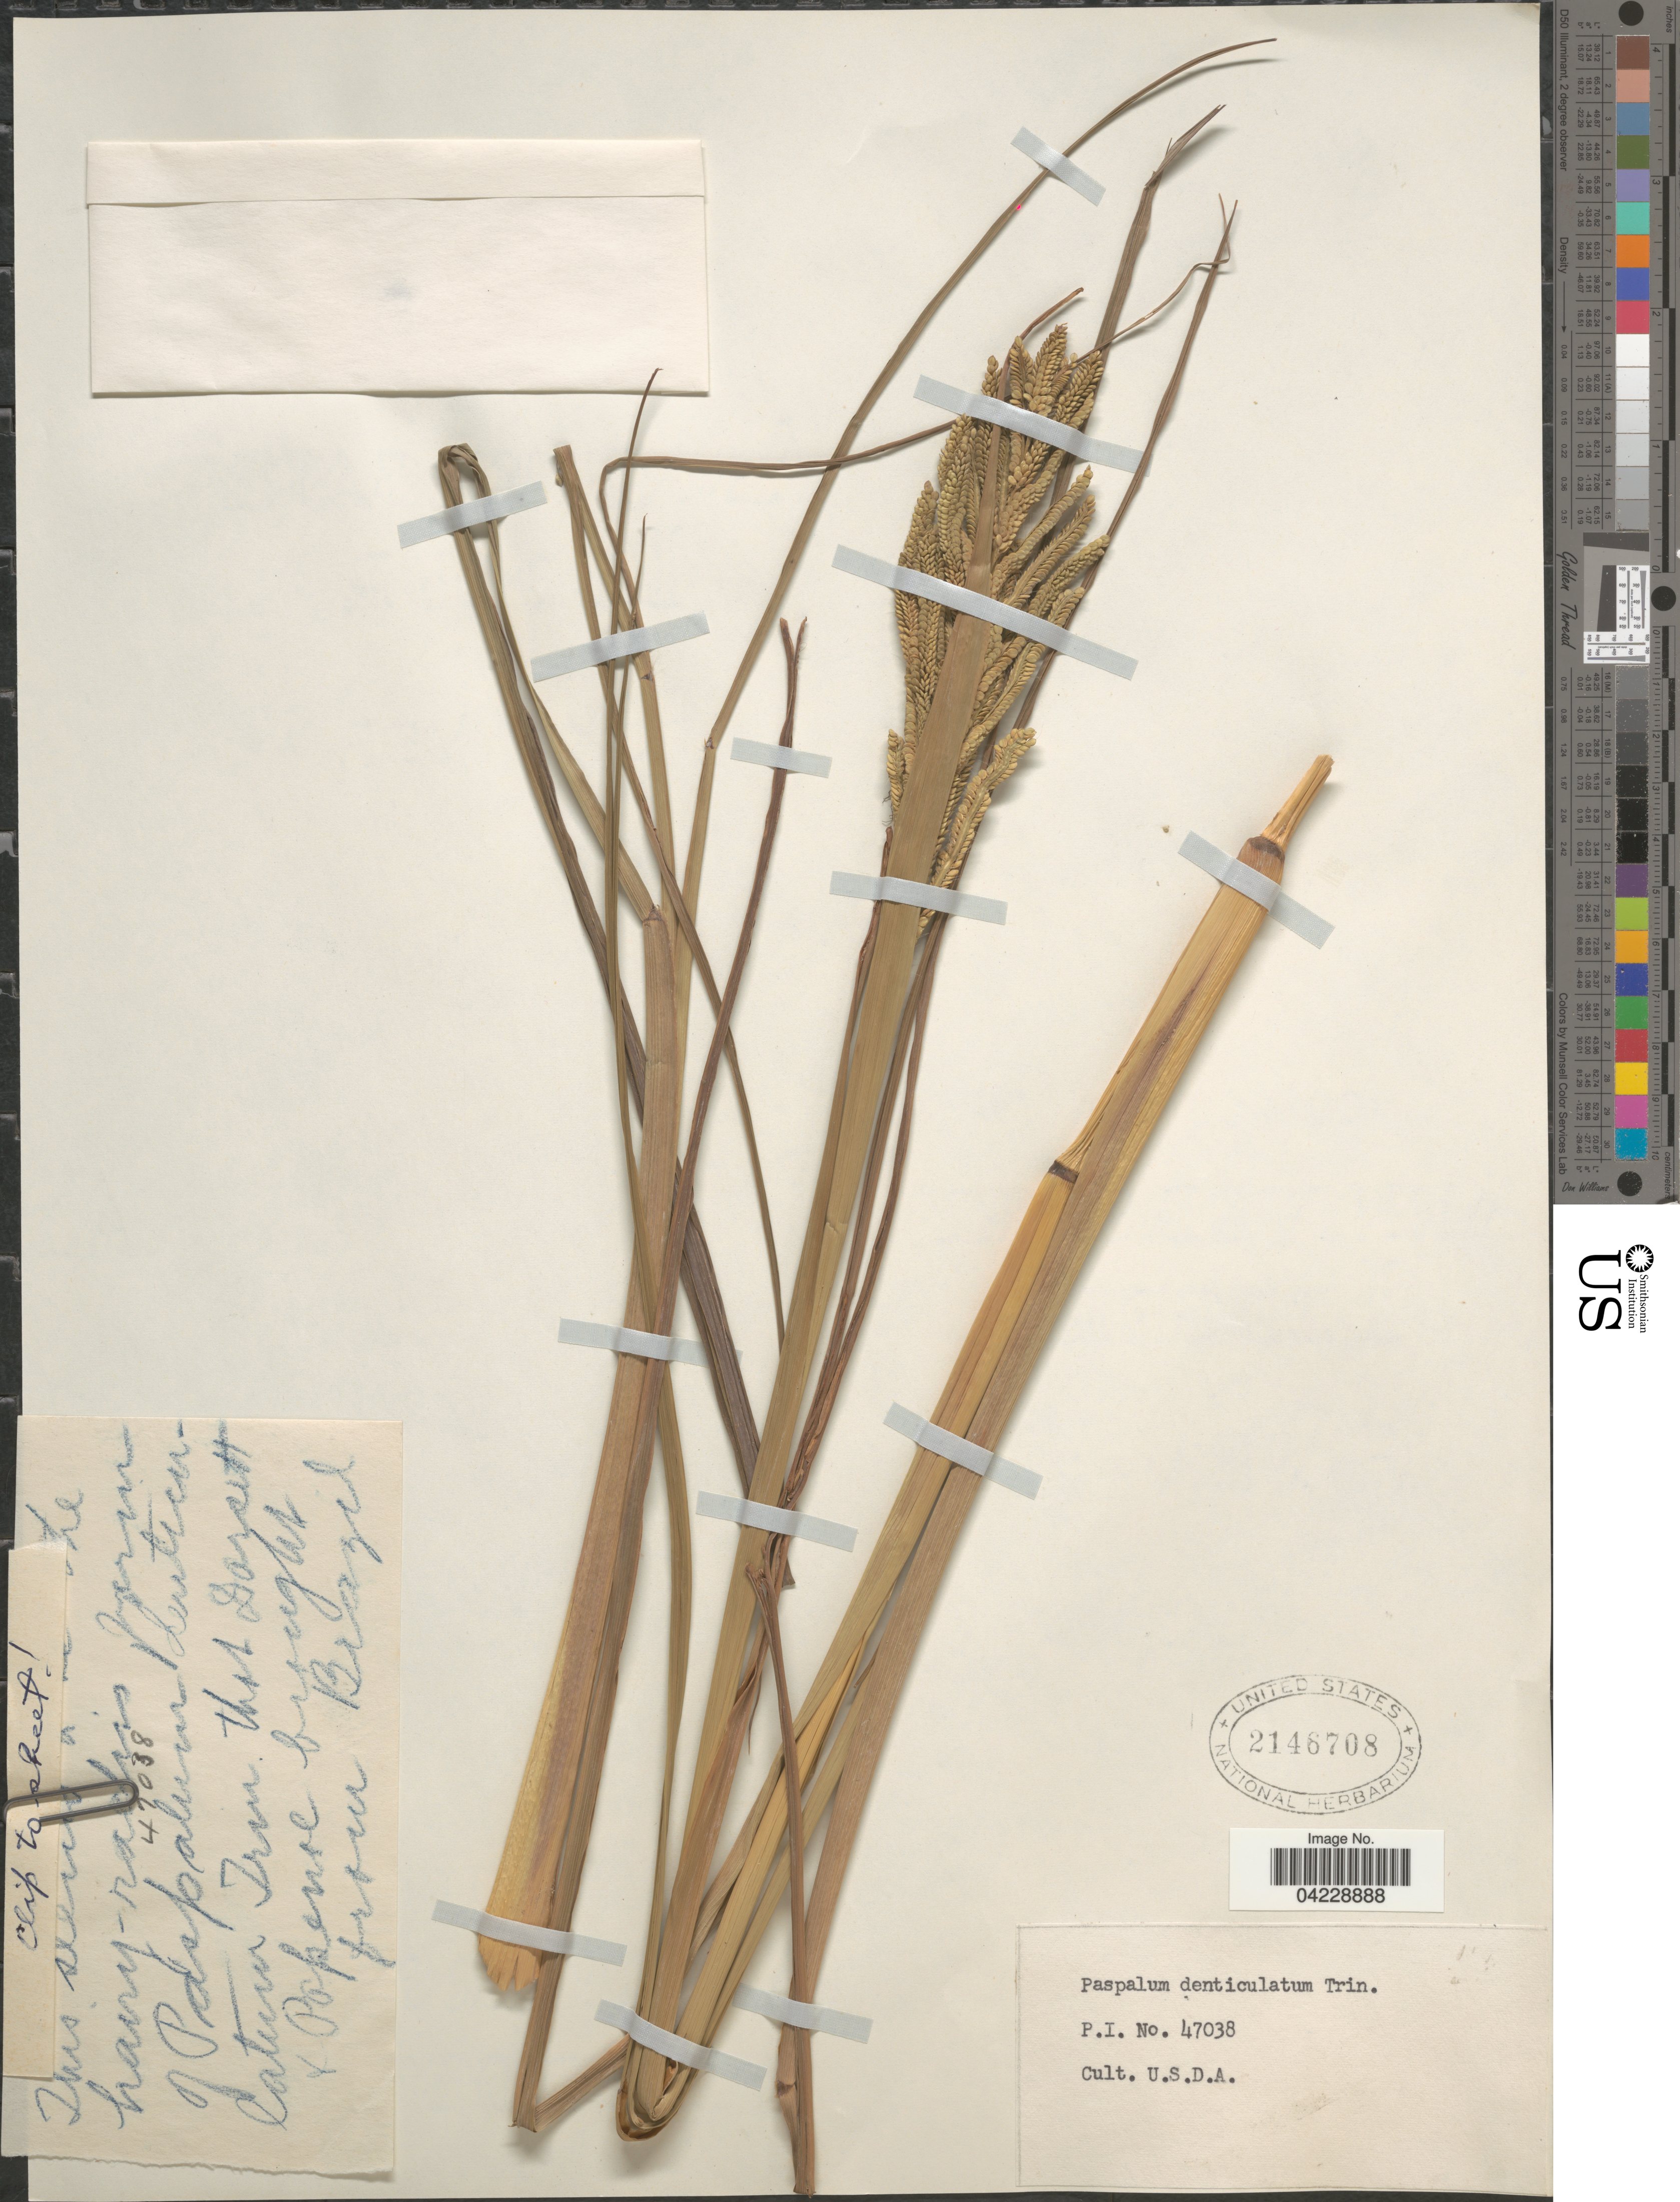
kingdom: Plantae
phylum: Tracheophyta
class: Liliopsida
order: Poales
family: Poaceae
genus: Paspalum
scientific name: Paspalum denticulatum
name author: Trin.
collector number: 47038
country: United States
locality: U.S.D.A.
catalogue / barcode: US 2146708